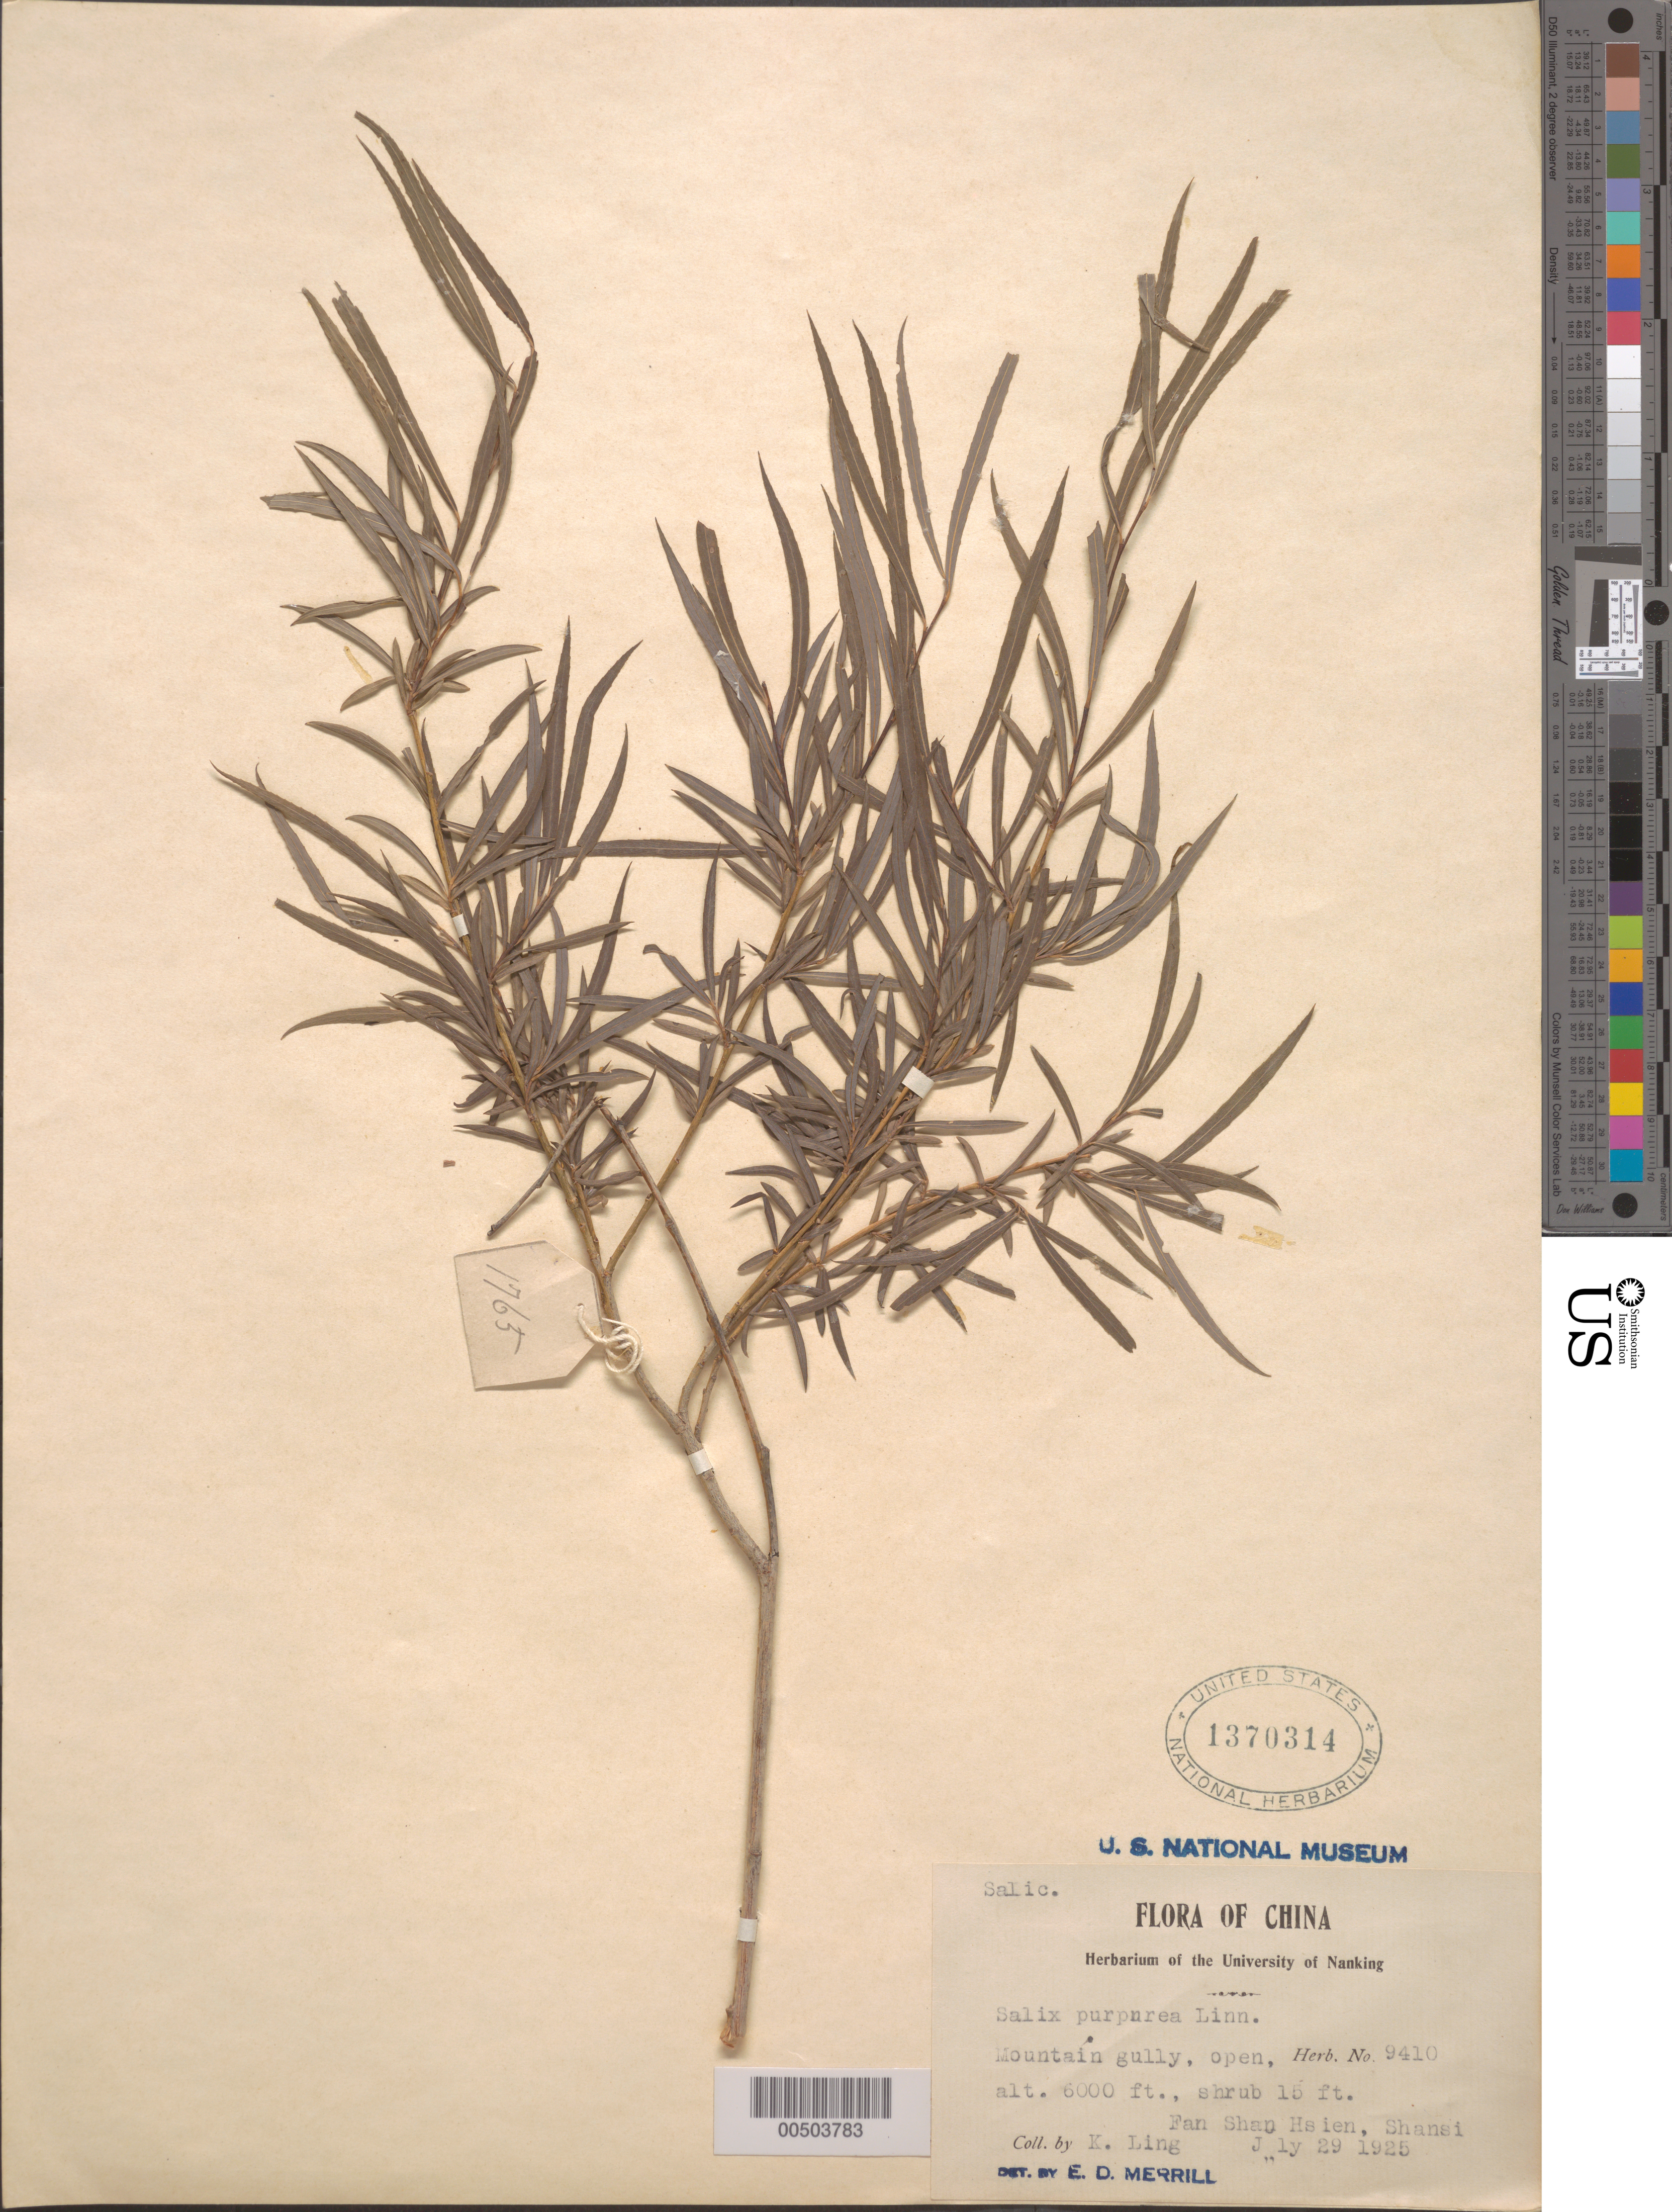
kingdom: Plantae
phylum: Tracheophyta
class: Magnoliopsida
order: Malpighiales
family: Salicaceae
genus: Salix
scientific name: Salix purpurea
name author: L.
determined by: Merrill, Elmer D.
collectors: K. Ling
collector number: herb. no. 9410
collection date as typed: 29 Jul 1925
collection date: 1925-07-29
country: China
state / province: Shanxi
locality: Fan Shan District (Fang-shan Hsien or Fangshan Xian?), mountain gully, open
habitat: Shrub 15 ft.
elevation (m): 1829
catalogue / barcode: US 1370314